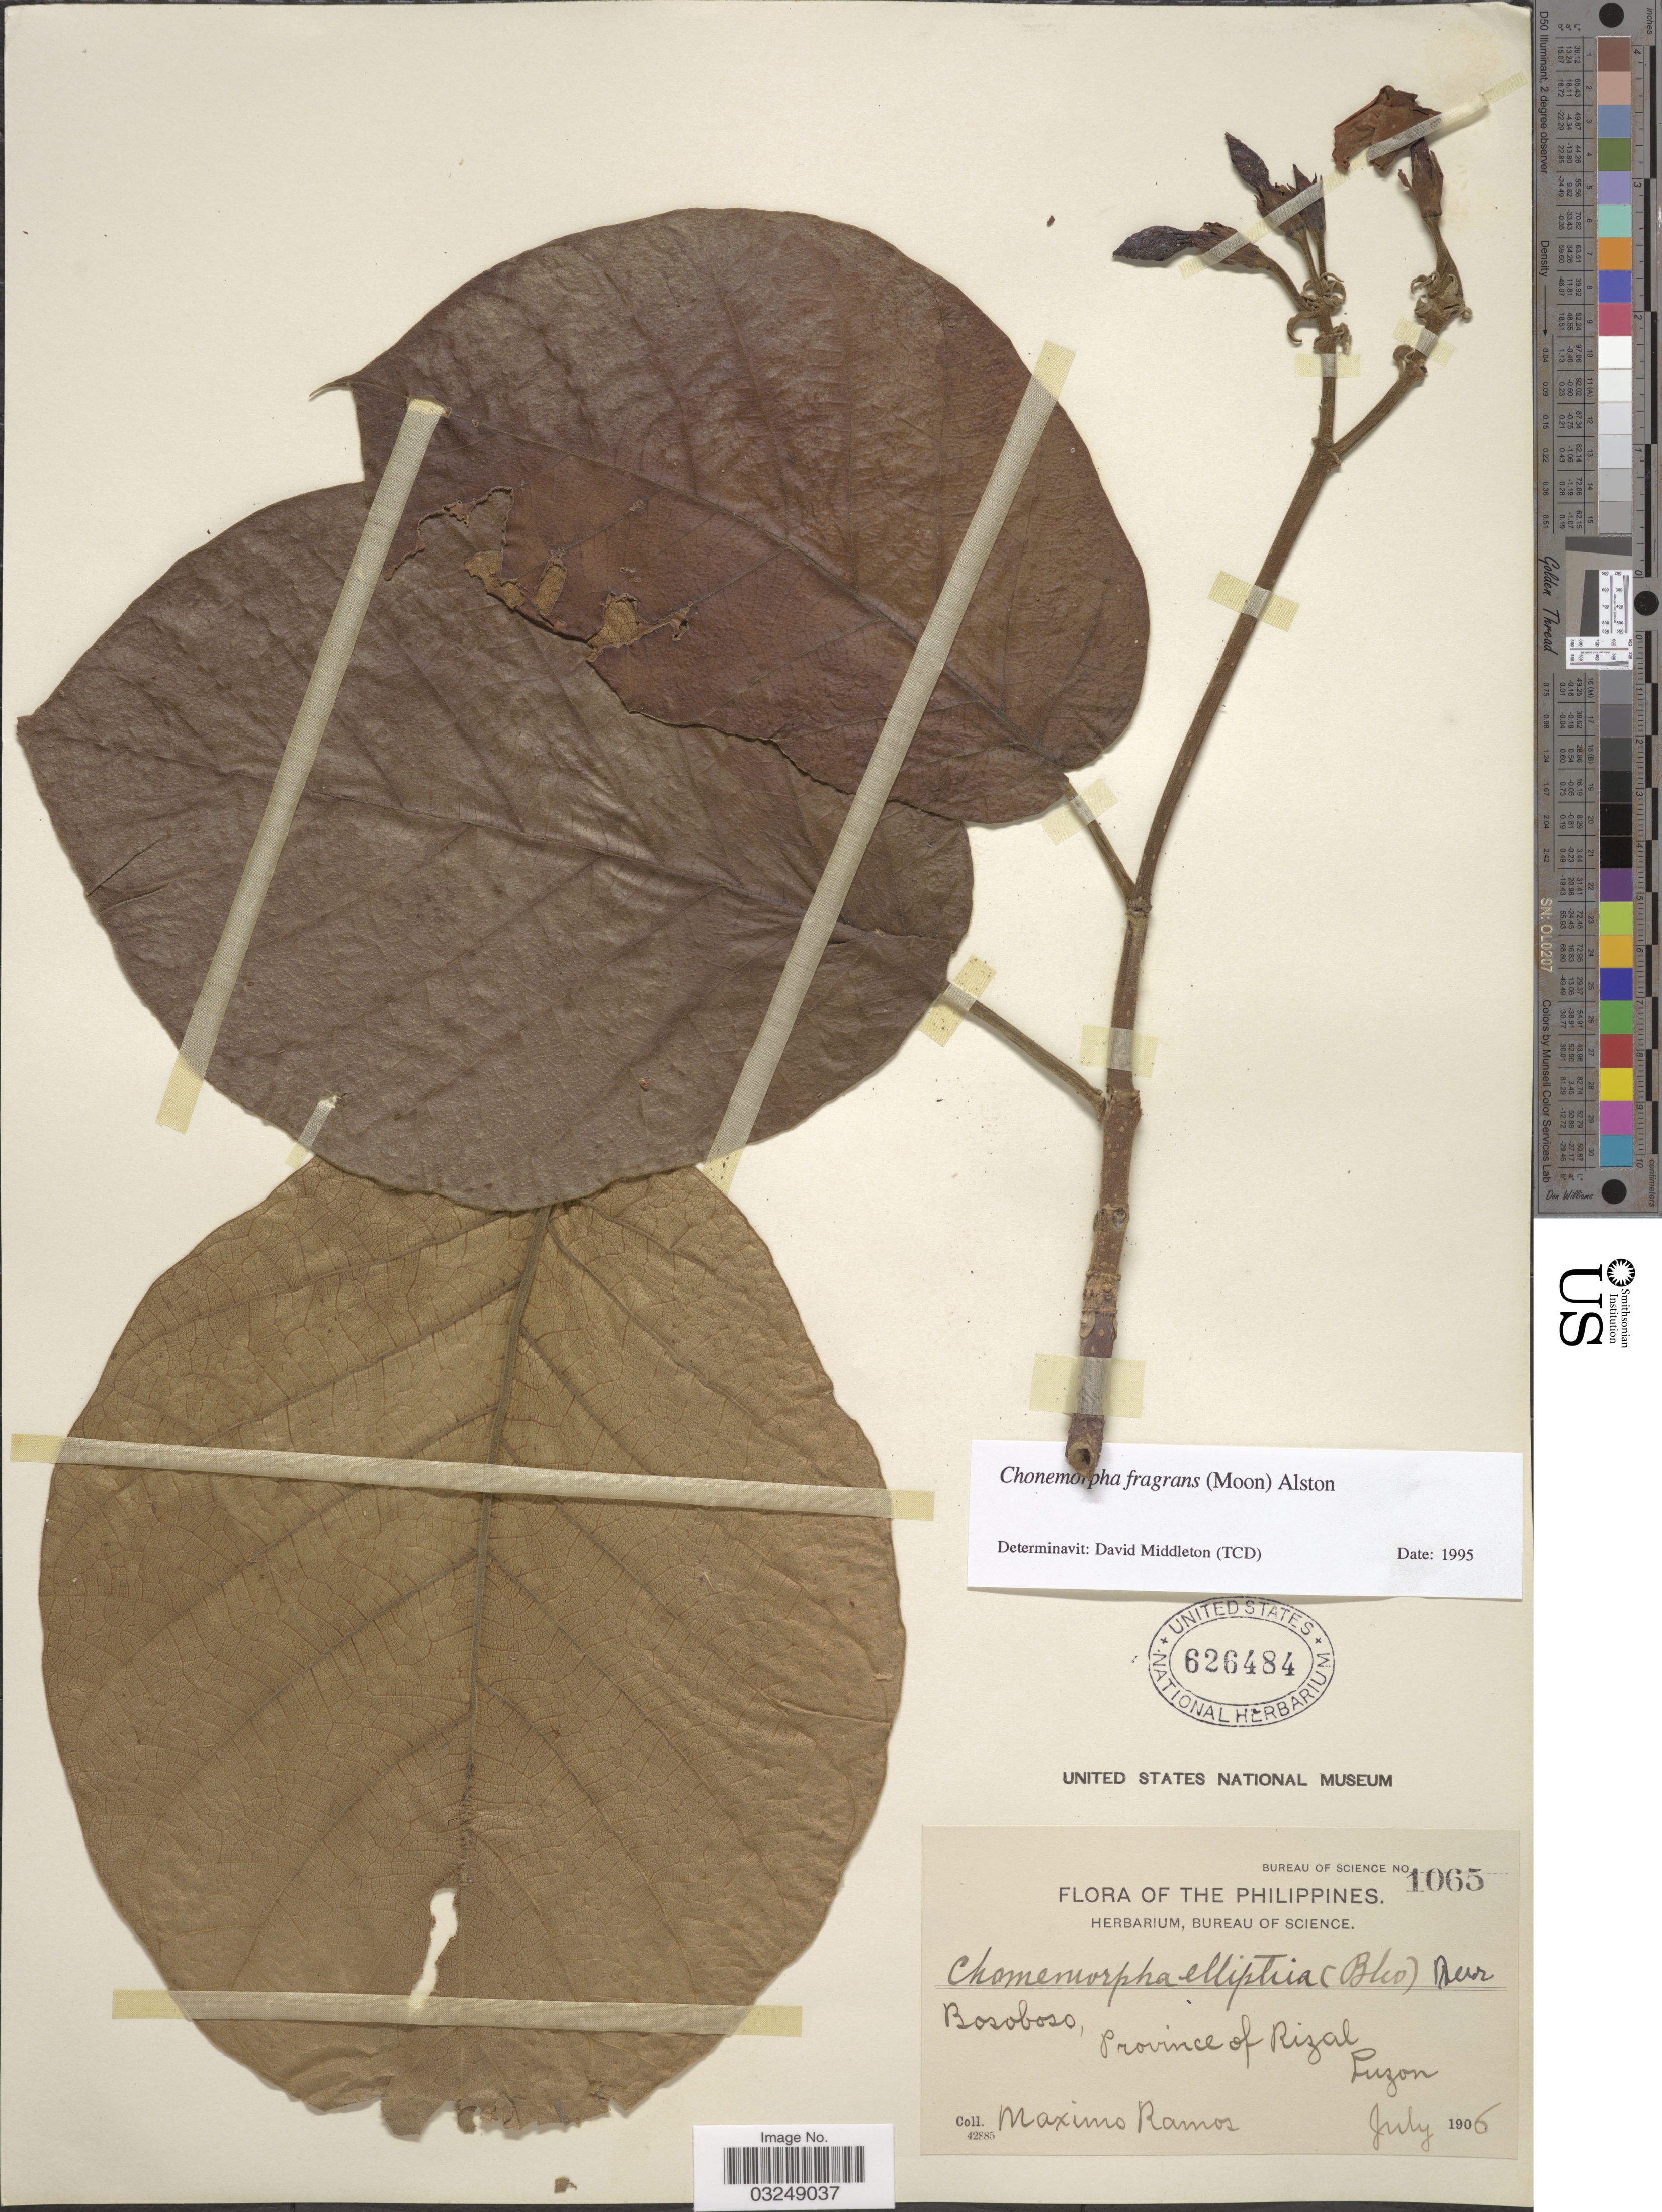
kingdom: Plantae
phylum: Tracheophyta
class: Magnoliopsida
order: Gentianales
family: Apocynaceae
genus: Chonemorpha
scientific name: Chonemorpha fragrans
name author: (K.H. Moon) Alston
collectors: M. Ramos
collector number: Bureau of Science 1065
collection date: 1906-07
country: Philippines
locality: Bosoboso, Province of Rizal, Luzon.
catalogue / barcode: US 626484